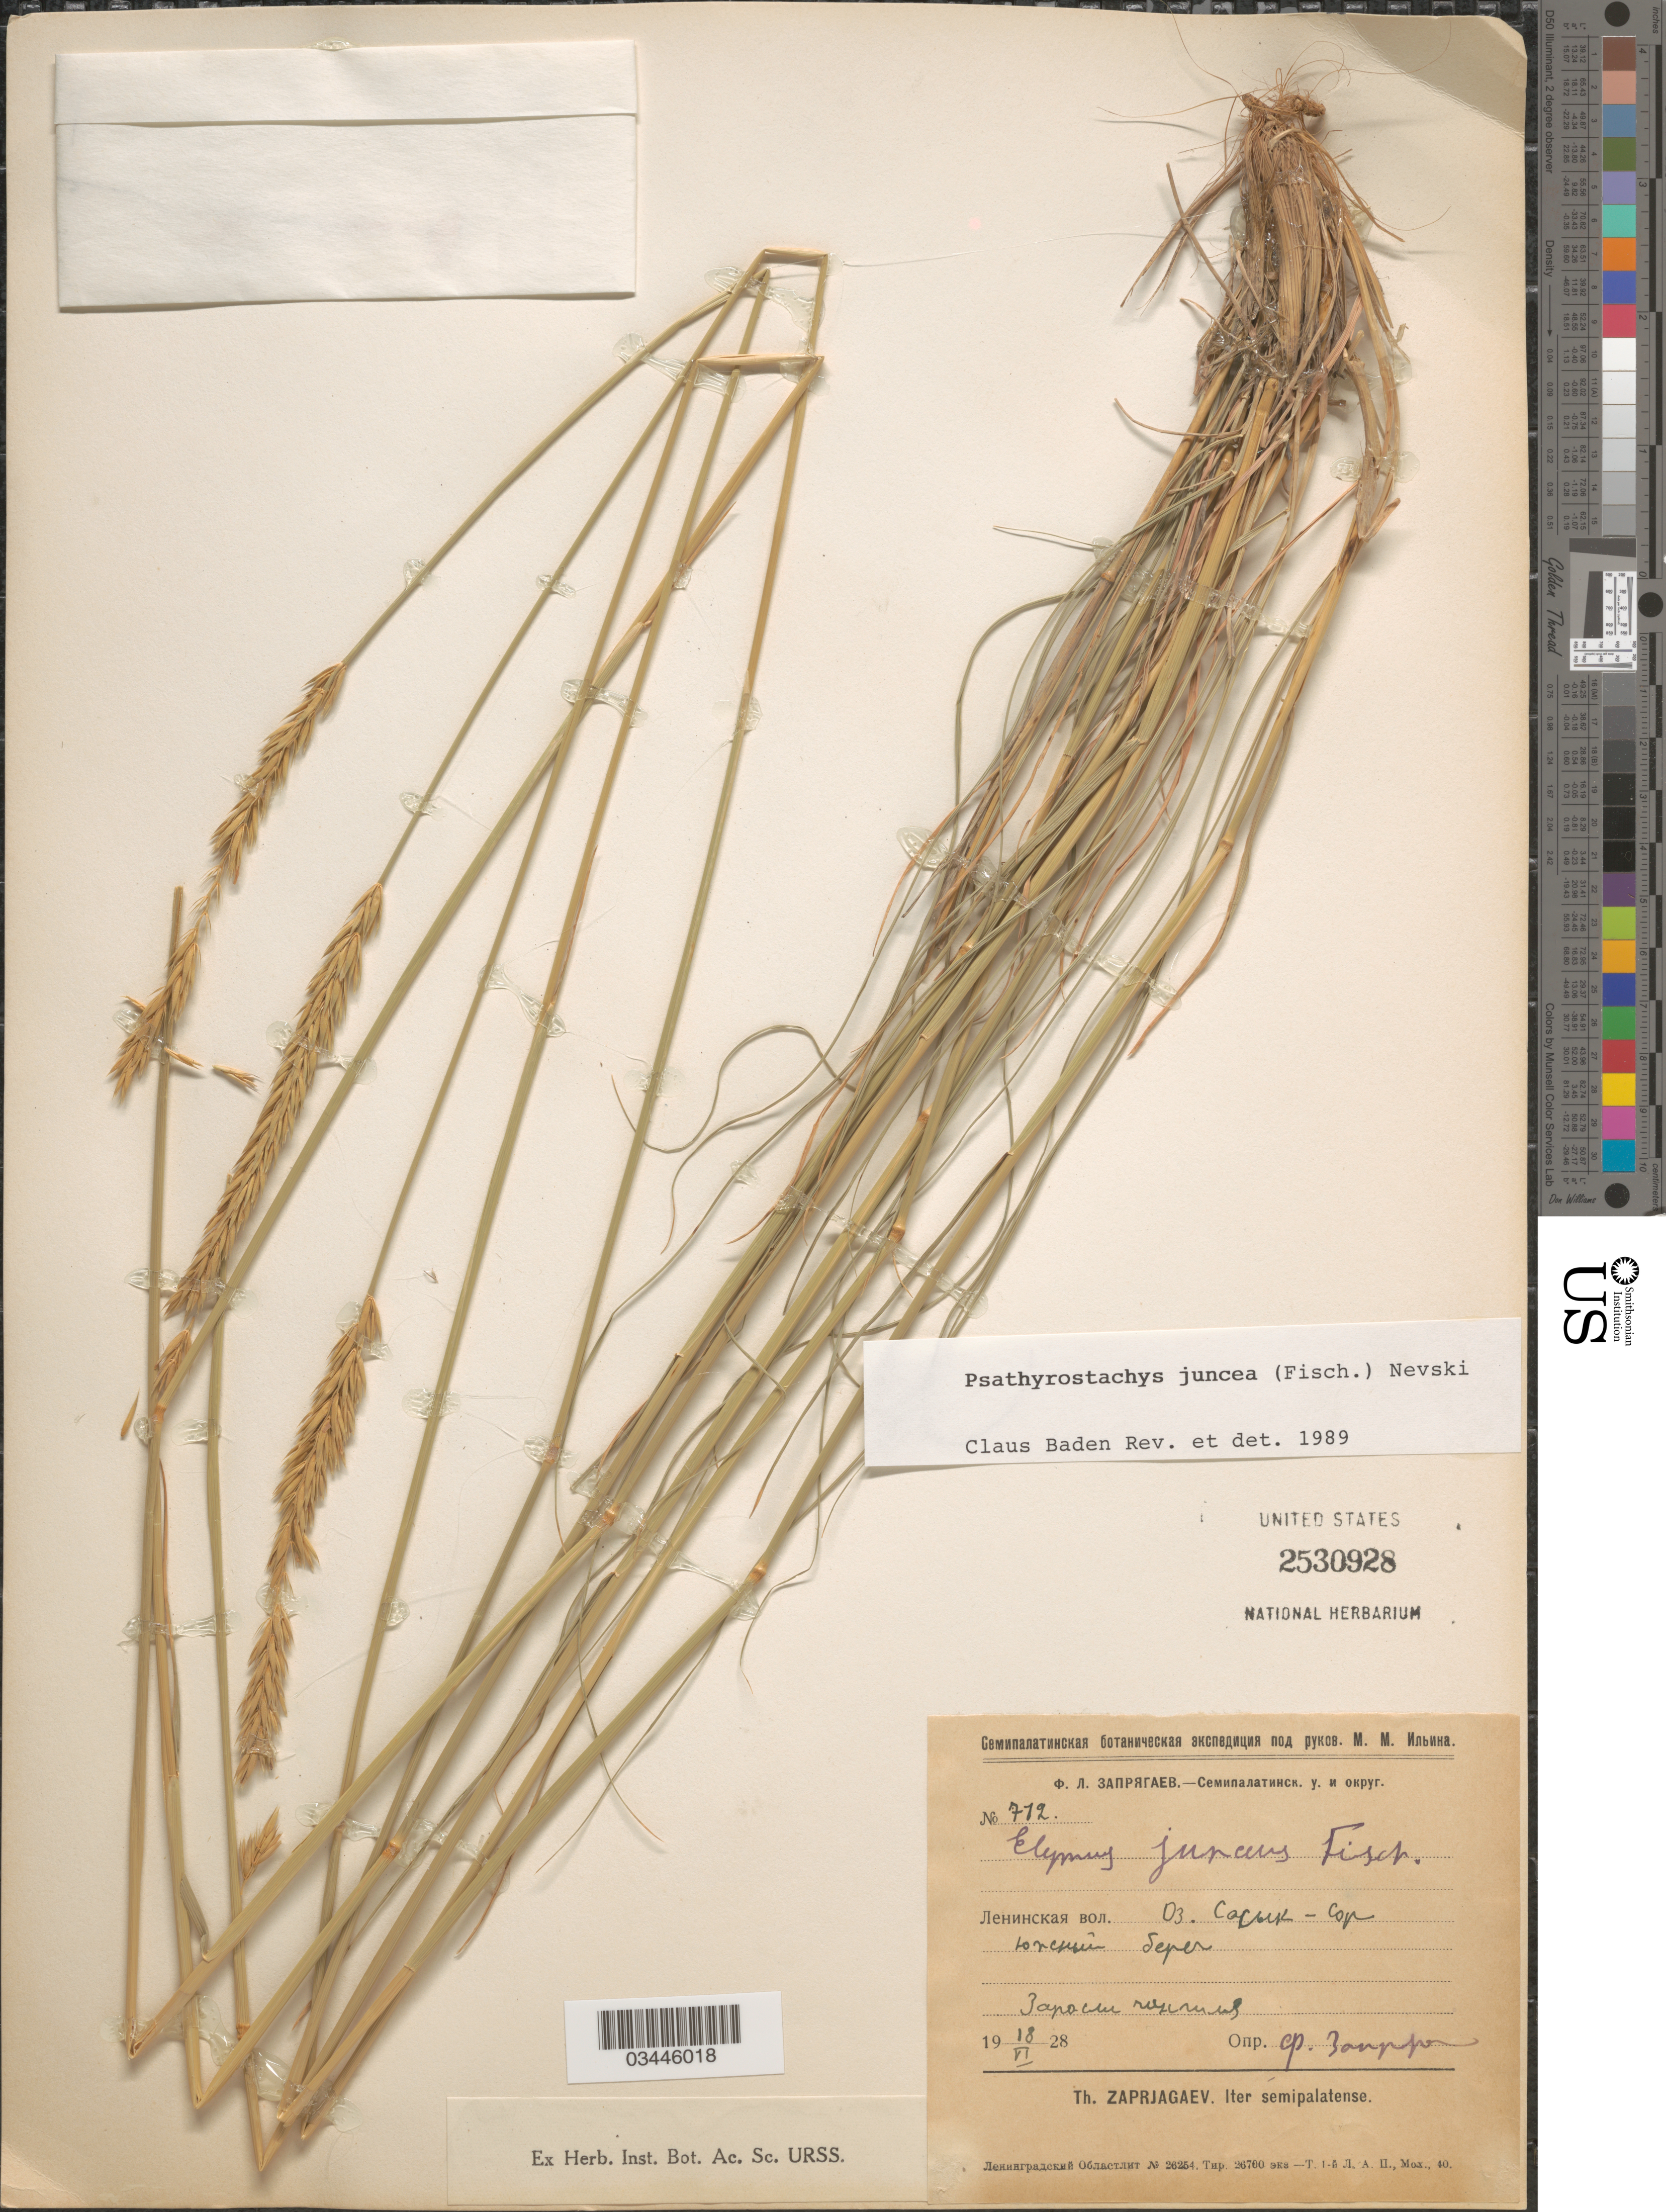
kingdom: Plantae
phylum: Tracheophyta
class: Liliopsida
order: Poales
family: Poaceae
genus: Psathyrostachys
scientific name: Psathyrostachys juncea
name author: (Fisch.) Nevki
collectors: T. Zaprjagaev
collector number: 712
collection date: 1928-06-18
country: Kazakhstan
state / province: East Kazakhstan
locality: South shore of lake Sasyk-Sor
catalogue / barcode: US 2530928